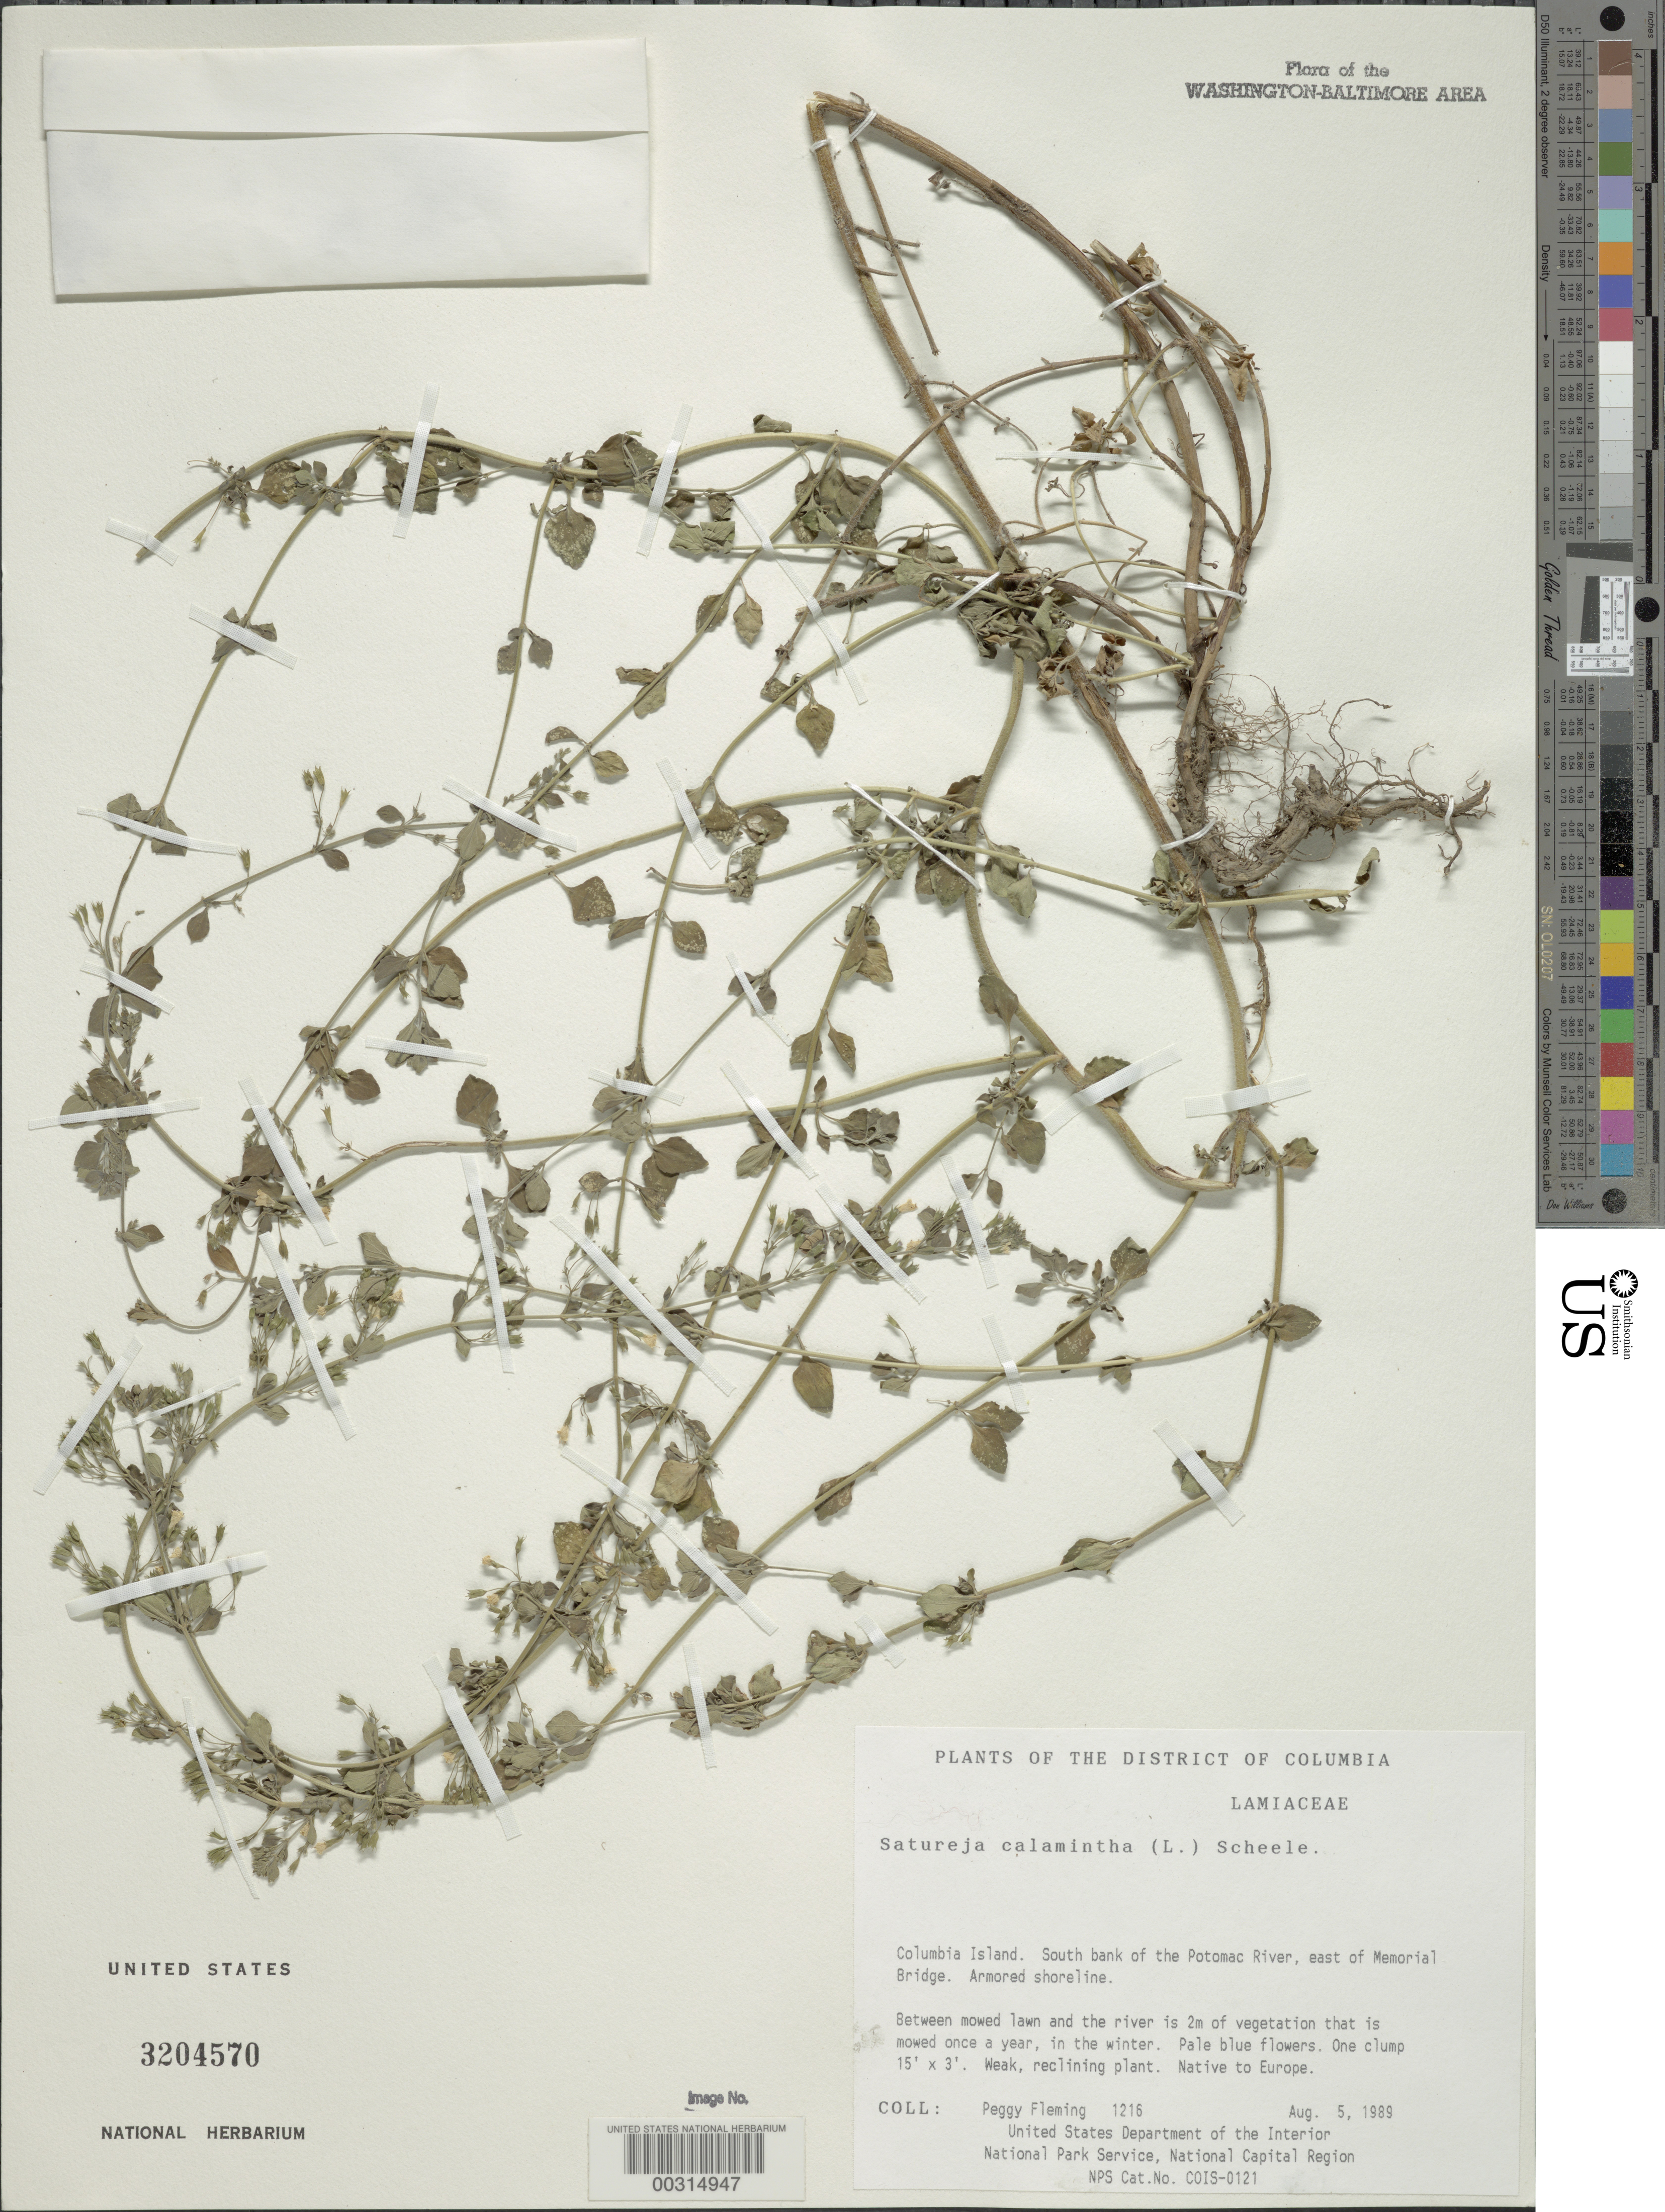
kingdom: Plantae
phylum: Tracheophyta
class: Magnoliopsida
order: Lamiales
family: Lamiaceae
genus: Clinopodium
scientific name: Clinopodium nepeta subsp. glandulosum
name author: (Req.) Govaerts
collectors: P. Fleming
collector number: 1216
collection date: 1989-08-05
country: United States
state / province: District of Columbia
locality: Columbia Island. South bank of the Potomac River, east of Memorial Bridge. Armored shoreline.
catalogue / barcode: US 3204570